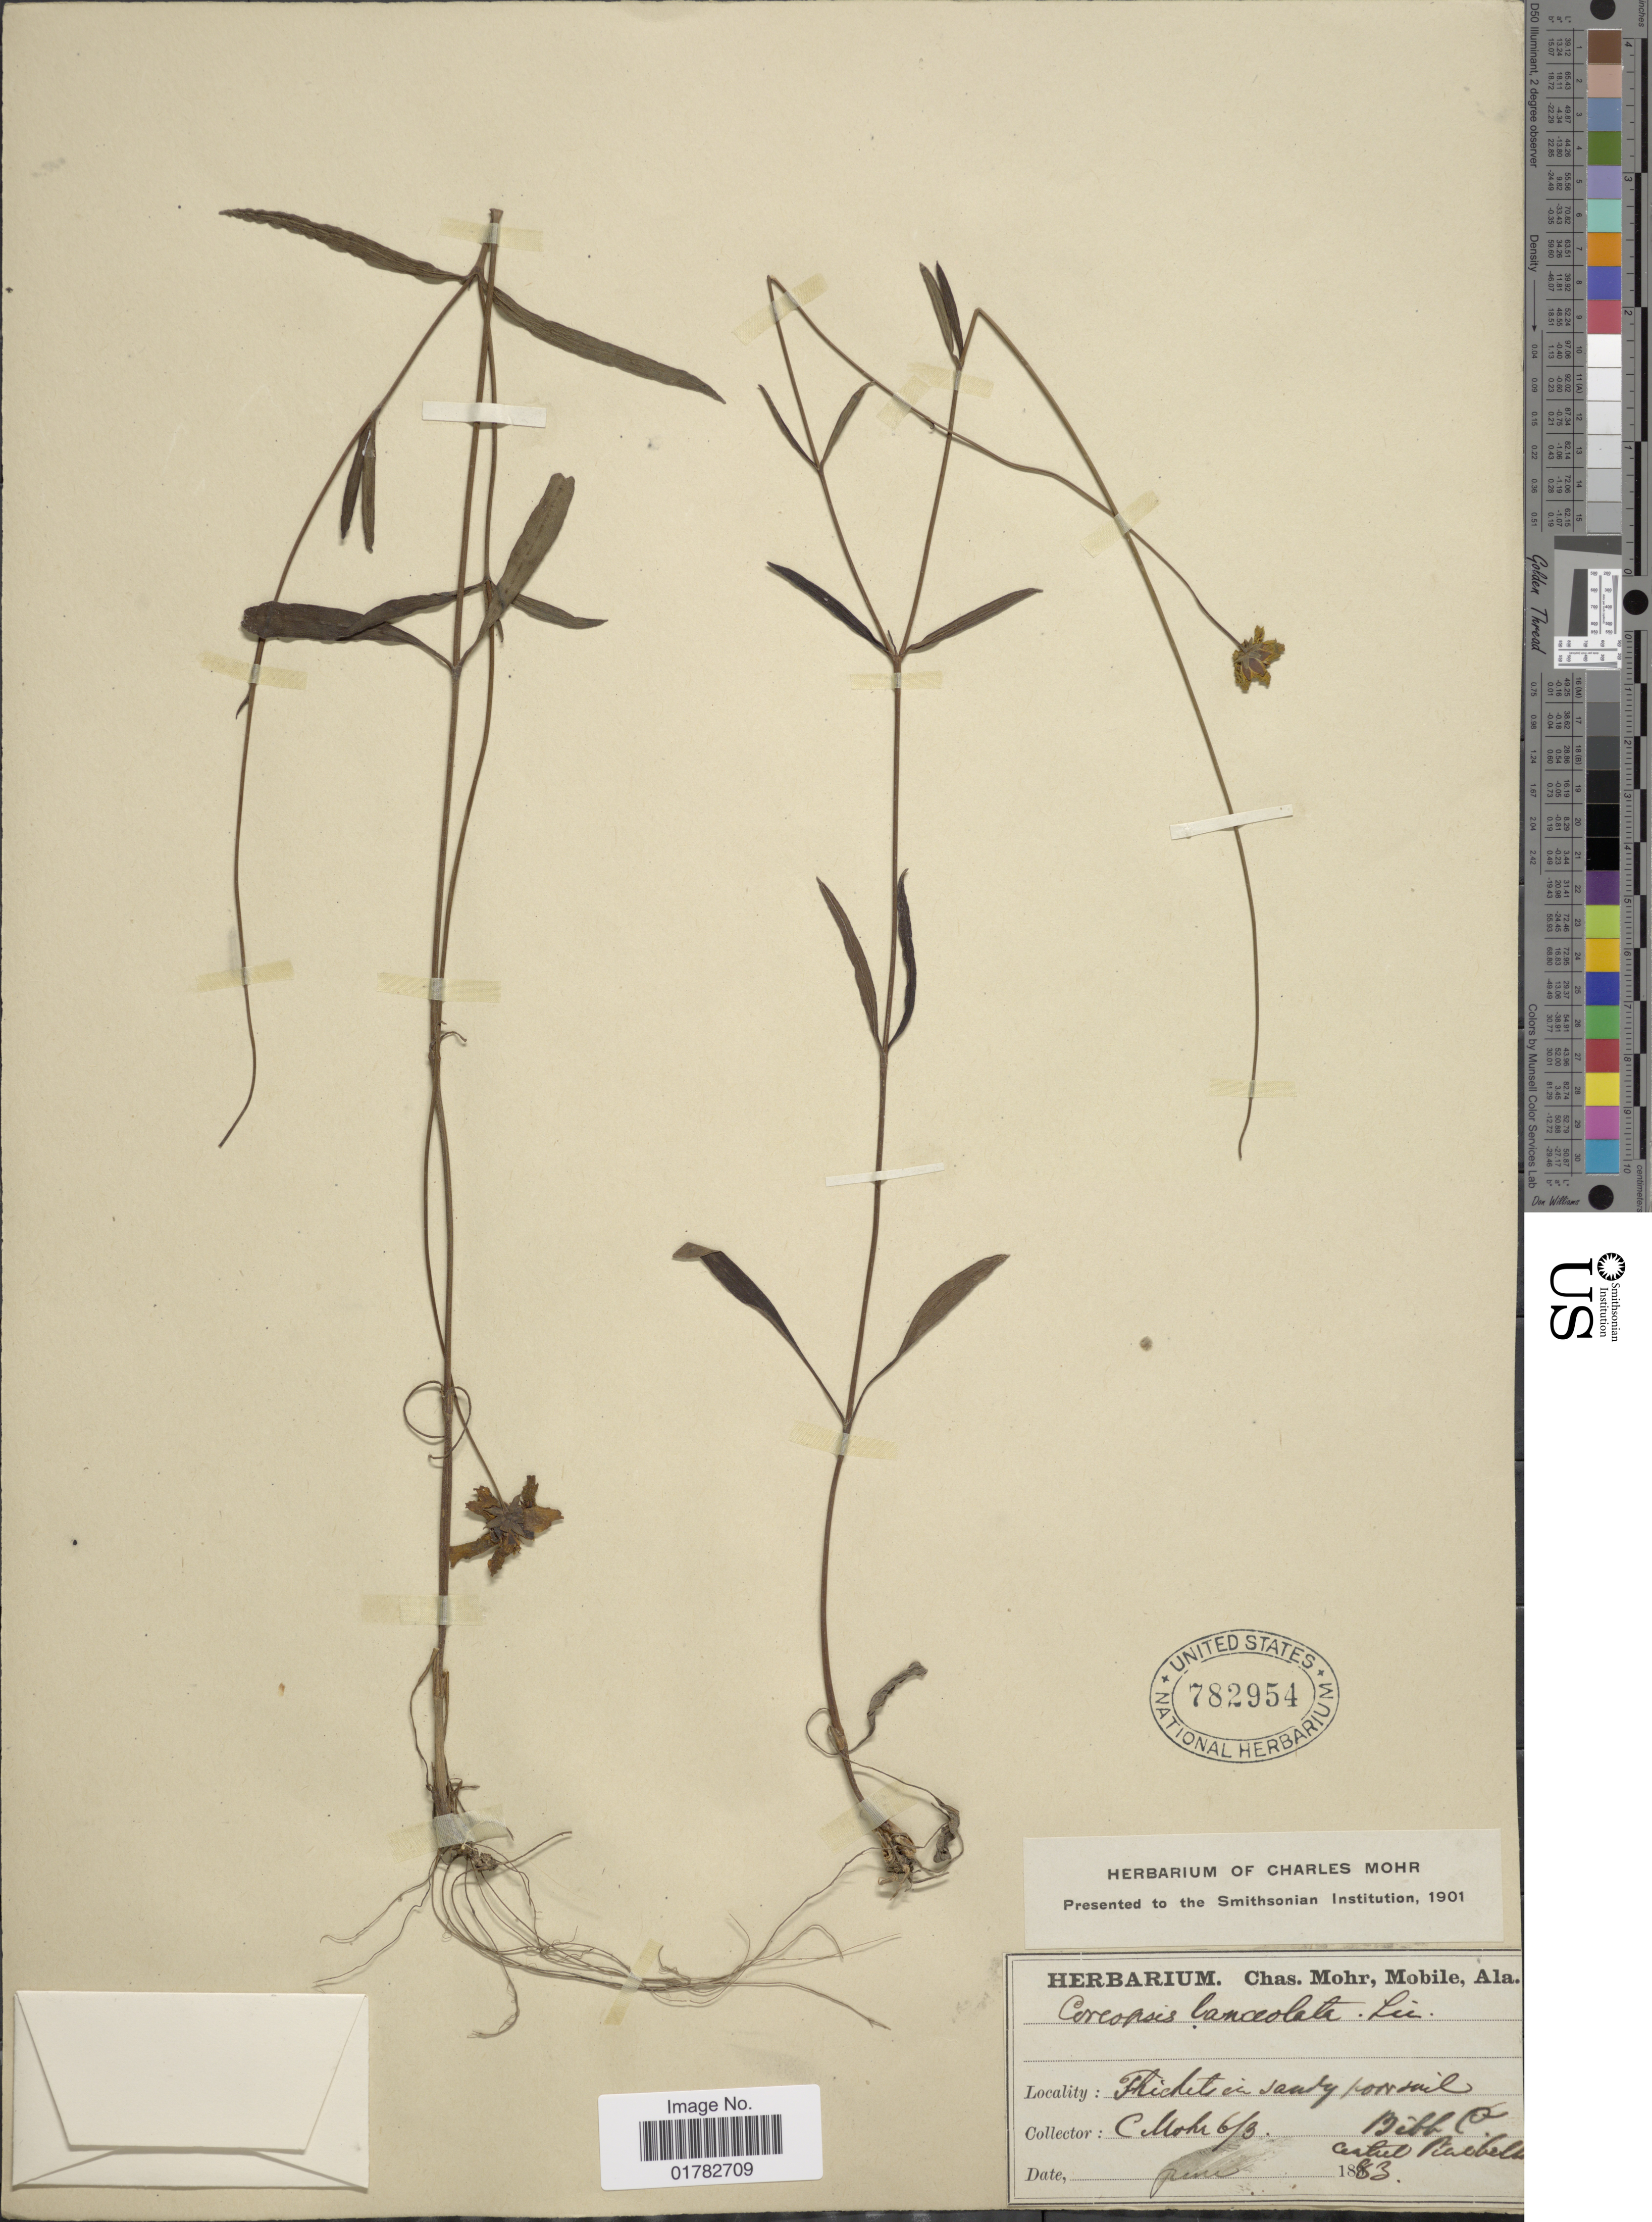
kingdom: Plantae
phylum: Tracheophyta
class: Magnoliopsida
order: Asterales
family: Asteraceae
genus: Coreopsis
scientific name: Coreopsis lanceolata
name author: L.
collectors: C. T. Mohr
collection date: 1883-06-03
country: United States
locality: Thickets in sand for soil, Bibb Co.,Anthiel Piaville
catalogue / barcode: US 782954